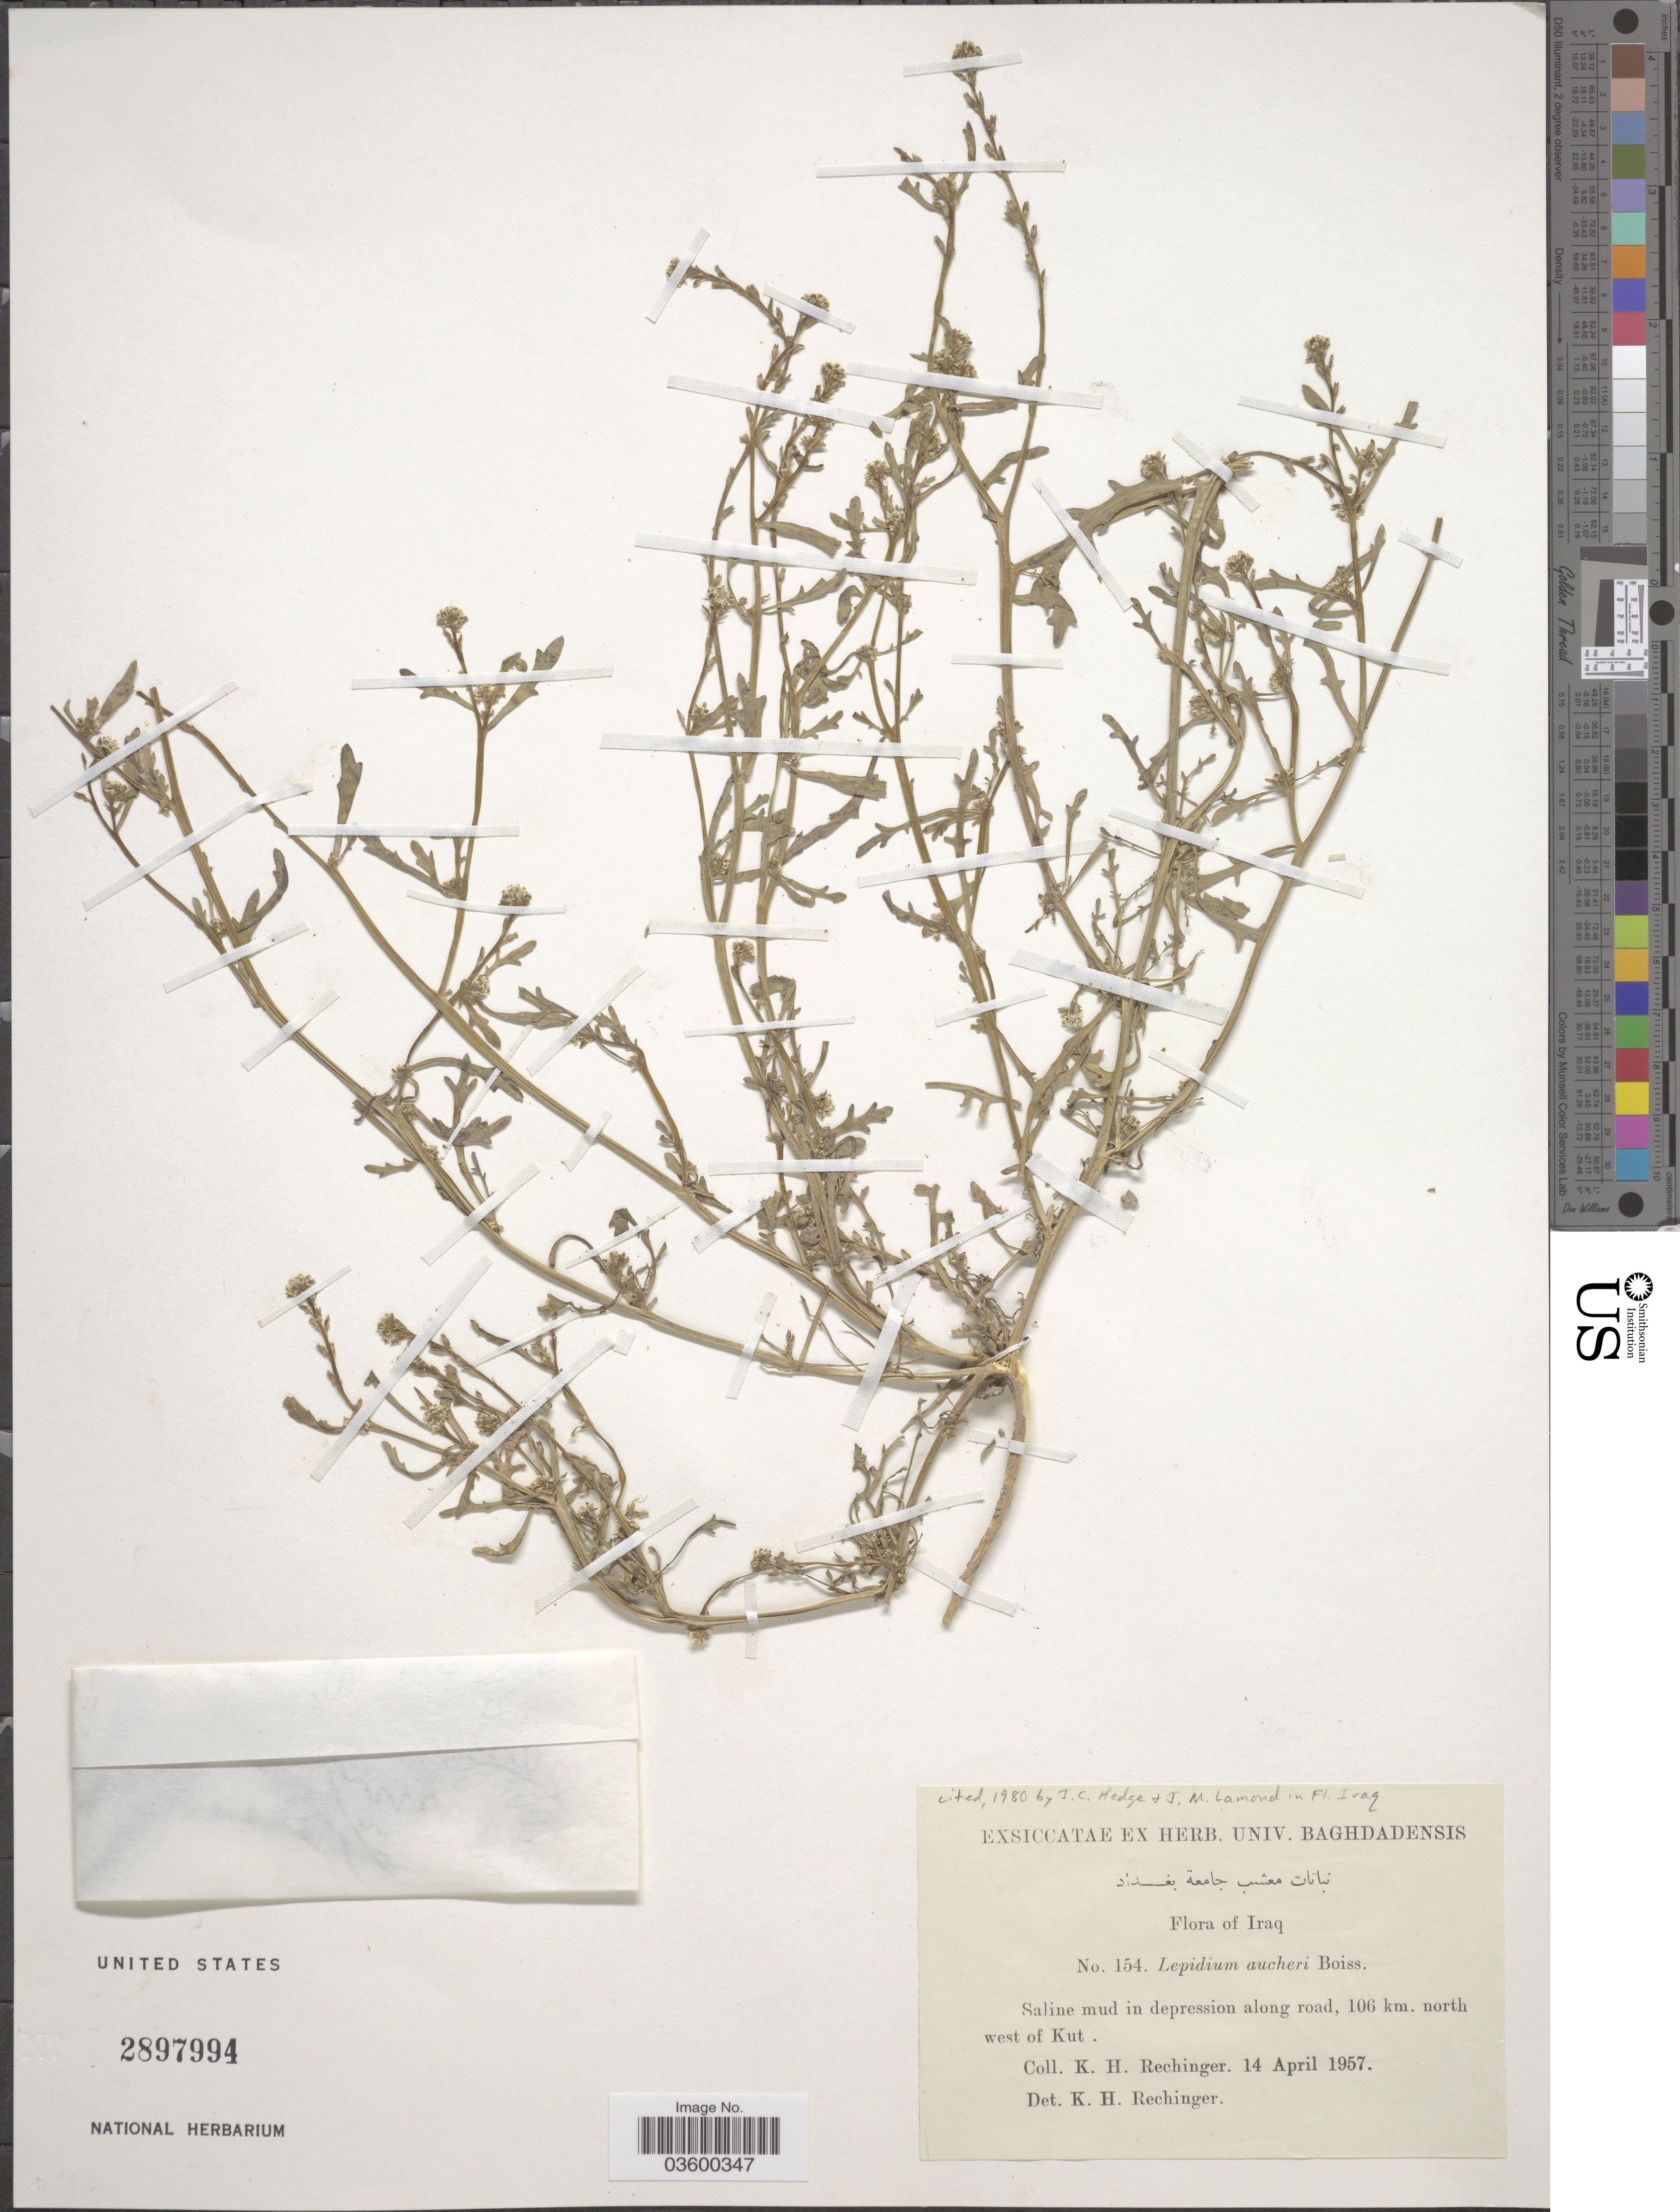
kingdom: Plantae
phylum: Tracheophyta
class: Magnoliopsida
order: Brassicales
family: Brassicaceae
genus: Lepidium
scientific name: Lepidium aucheri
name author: Boiss.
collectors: K. H. Rechinger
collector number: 154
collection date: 1957-04-14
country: Iraq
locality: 106 km. north west of Kut.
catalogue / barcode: US 2897994